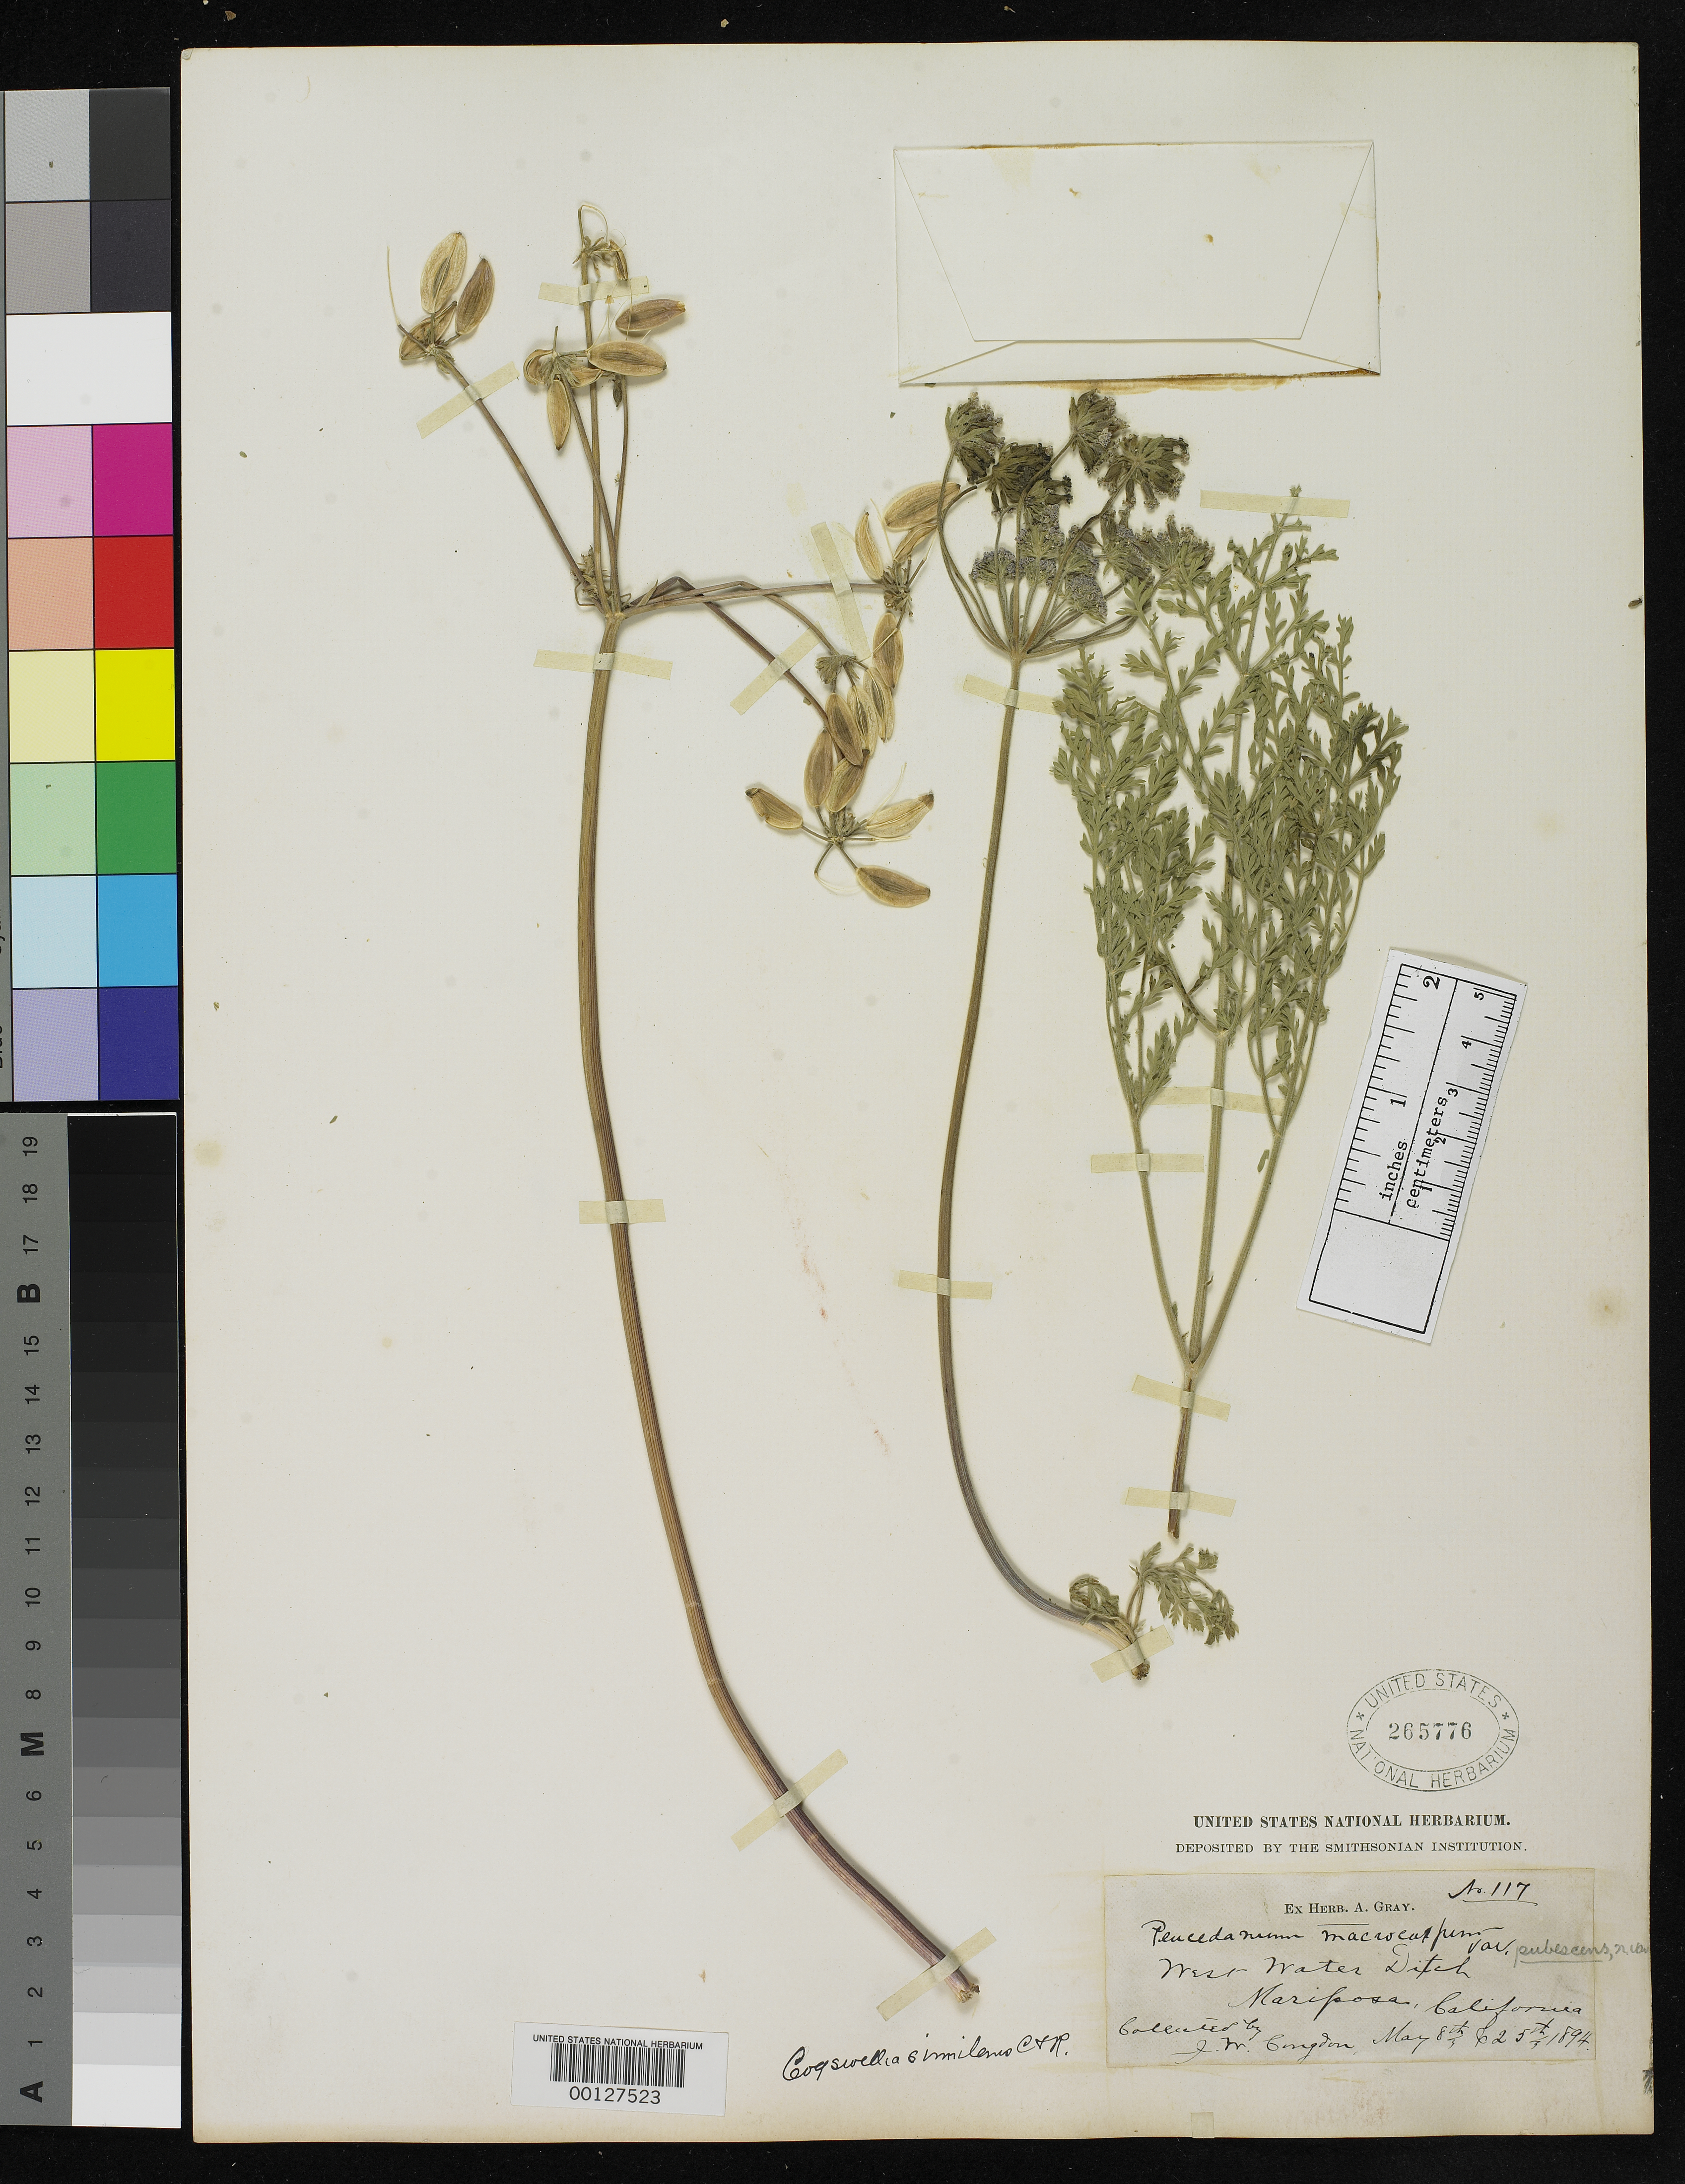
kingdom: Plantae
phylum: Tracheophyta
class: Magnoliopsida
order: Apiales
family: Apiaceae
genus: Cogswellia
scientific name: Cogswellia simulans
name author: J.M. Coult. & Rose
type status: Holotype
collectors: J. W. Congdon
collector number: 117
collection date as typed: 08 May 1894 to 25 May 1894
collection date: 1894-05-08/1894-05-25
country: United States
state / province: California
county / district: Mariposa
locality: Westwater ditch.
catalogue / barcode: US 265776